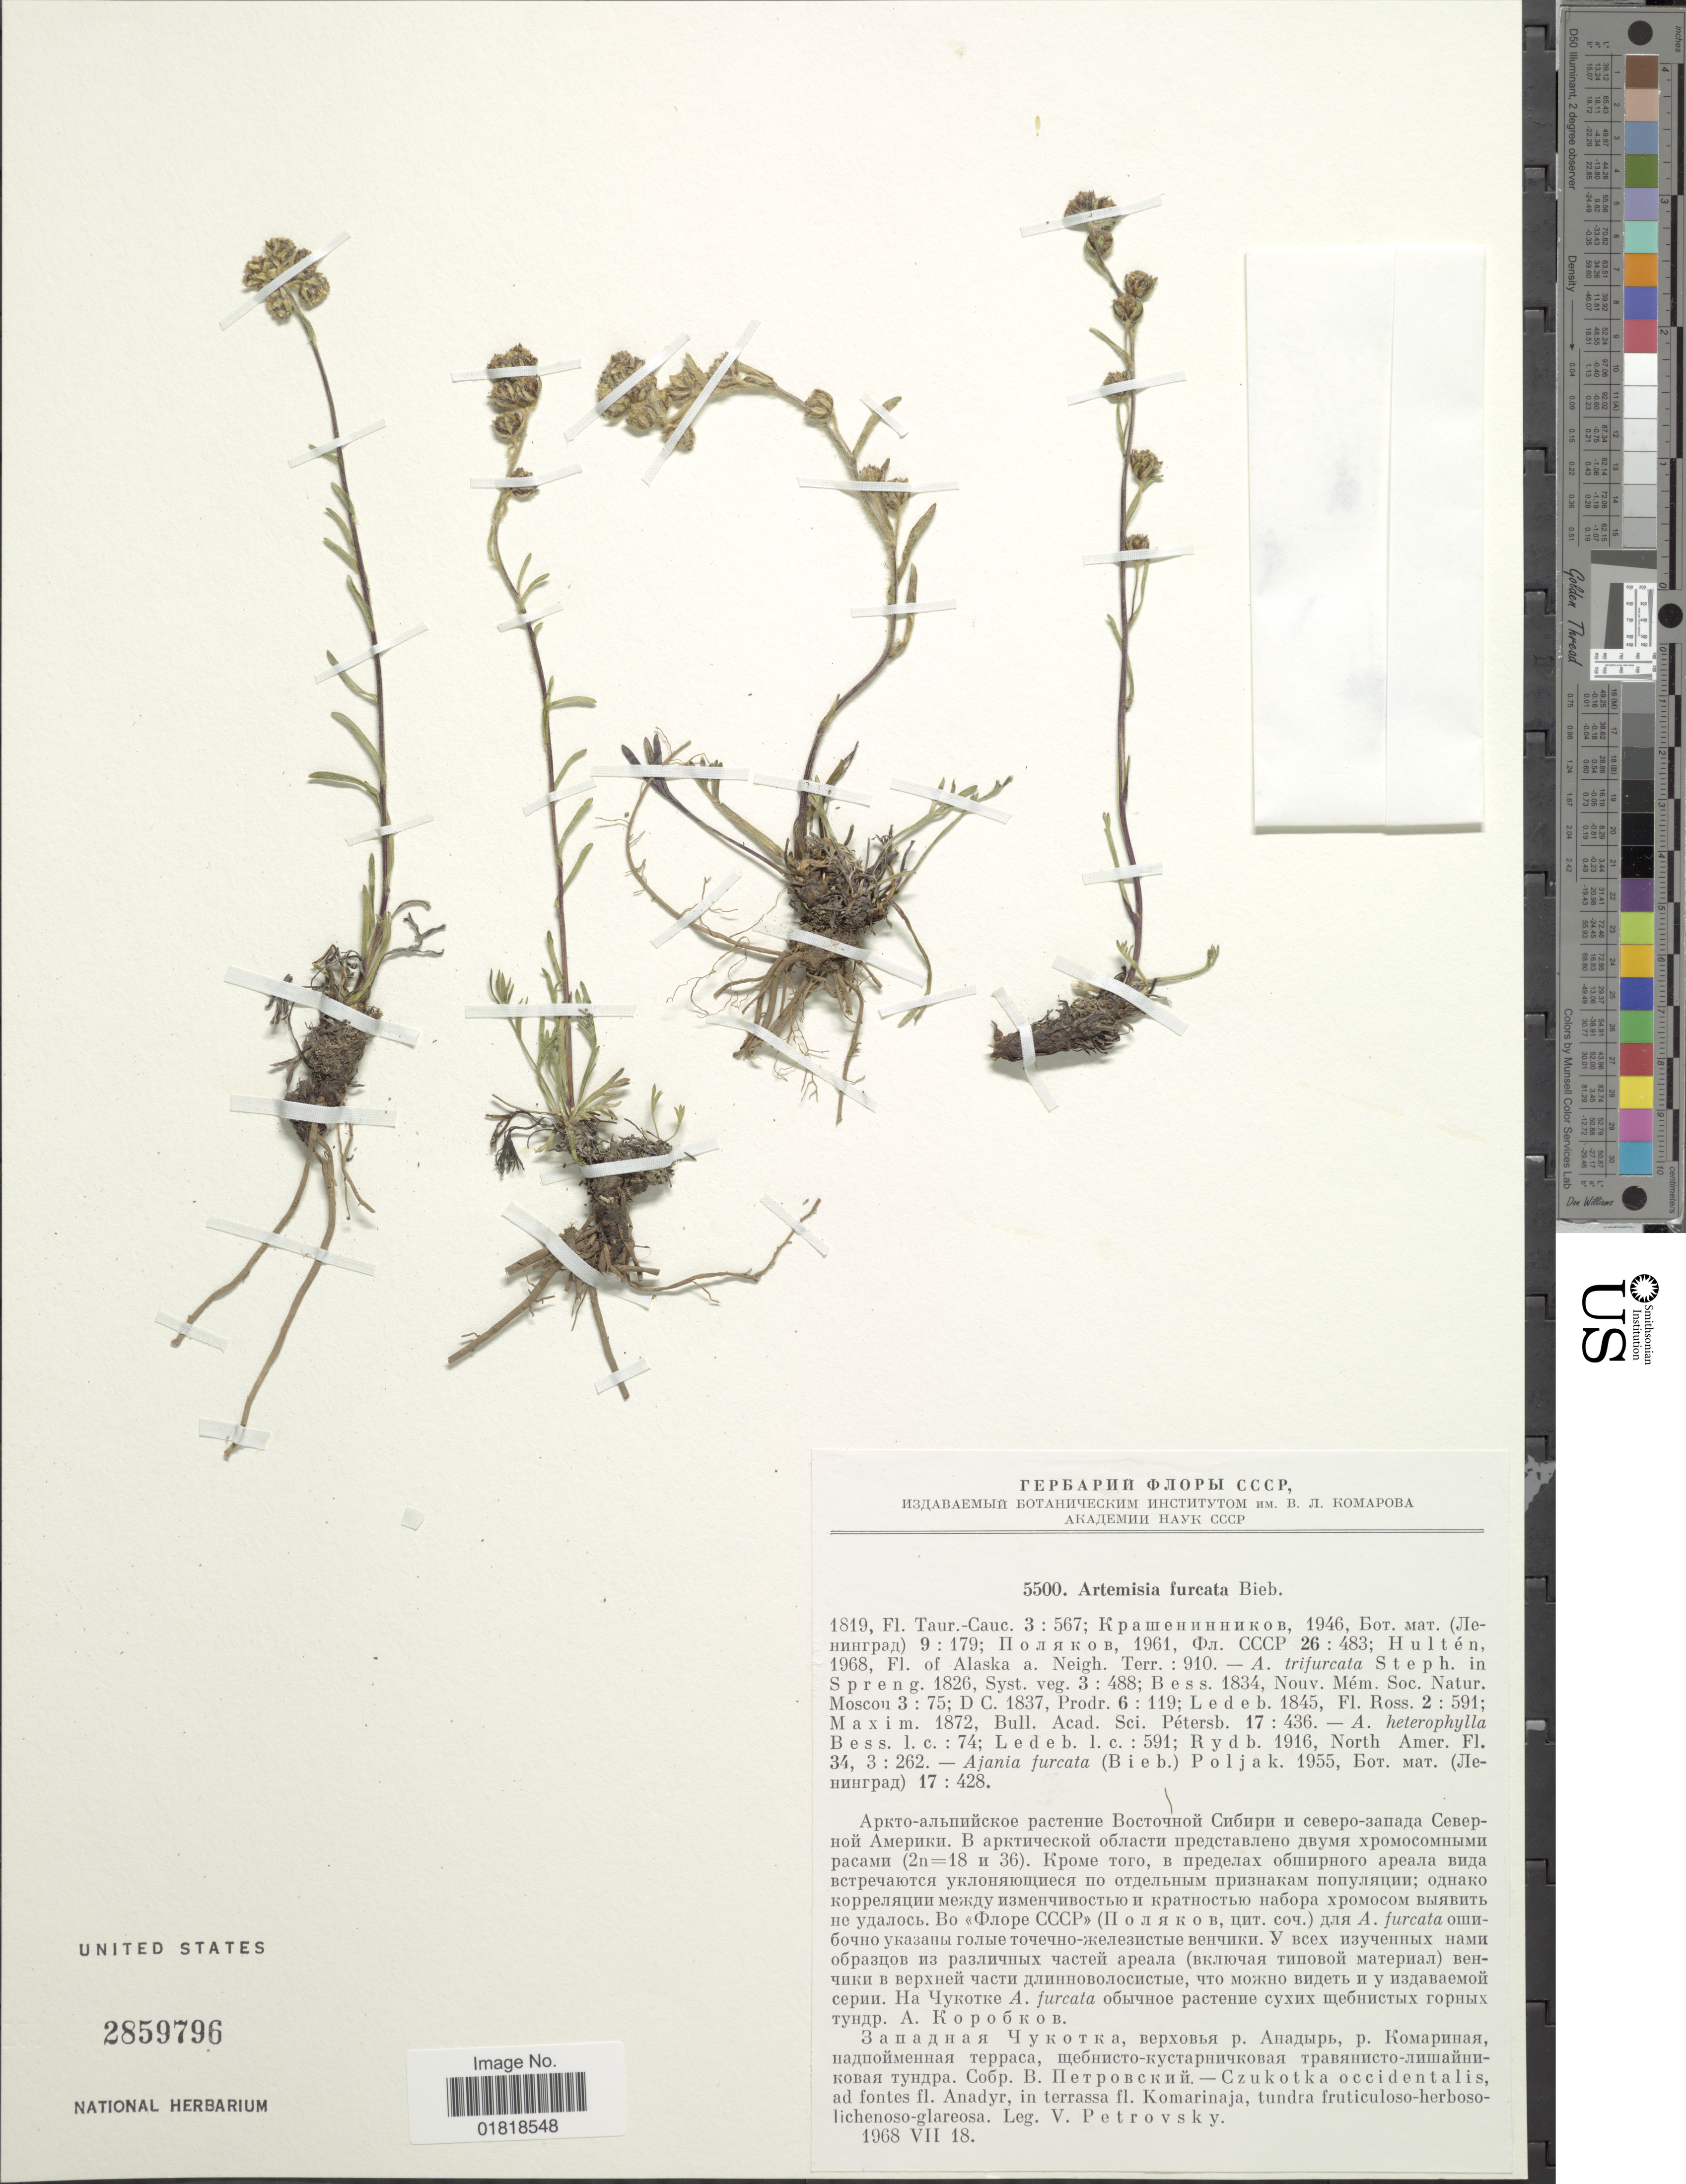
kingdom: Plantae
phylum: Tracheophyta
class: Magnoliopsida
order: Asterales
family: Asteraceae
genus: Artemisia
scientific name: Artemisia furcata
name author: M. Bieb.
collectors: V. Petrovsky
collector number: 5500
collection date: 1968-07-18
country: Russian Federation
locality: Chukotka occidentalis, ad fontes fl. Anadyr, in terrassa fl. Komarionaja, turndra fructiculoso-herboso-lichenoso-glareosa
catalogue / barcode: US 2859796